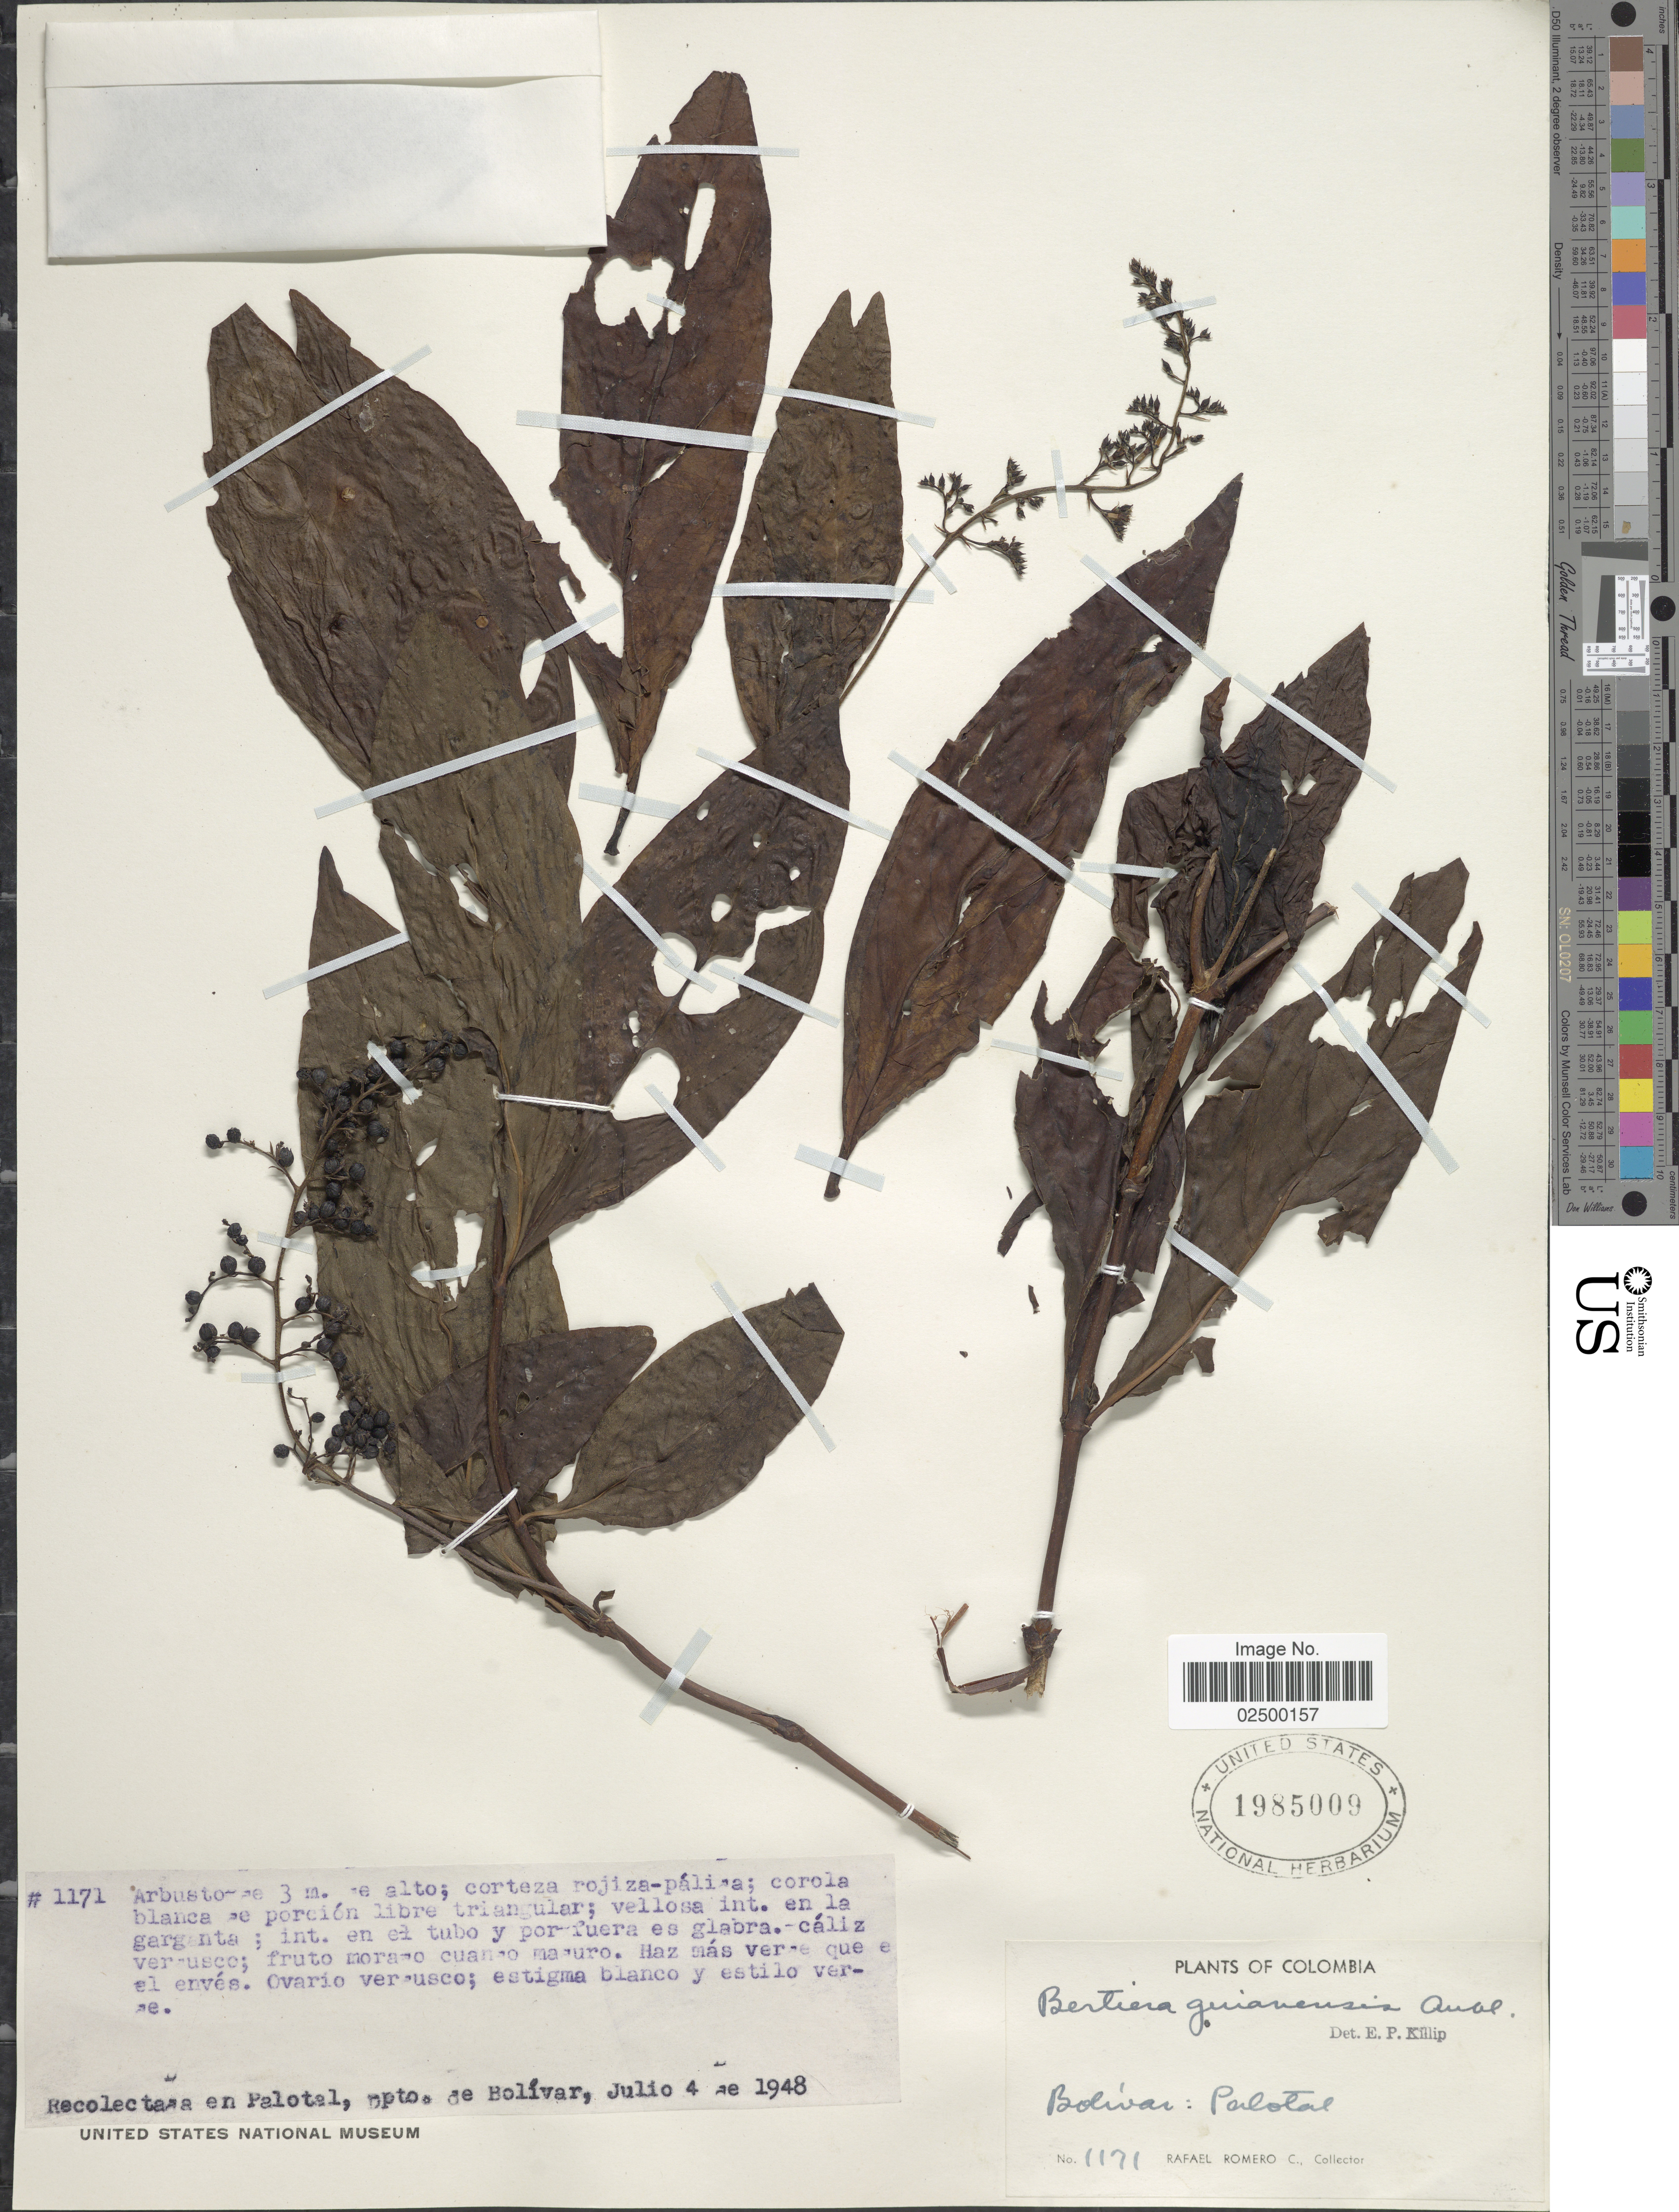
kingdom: Plantae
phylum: Tracheophyta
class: Magnoliopsida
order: Gentianales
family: Rubiaceae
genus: Bertiera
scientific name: Bertiera guianensis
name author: Aubl.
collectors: R. Romero Castañeda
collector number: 1171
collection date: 1948-07-04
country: Colombia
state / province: Bolívar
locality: Palotal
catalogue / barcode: US 1985009